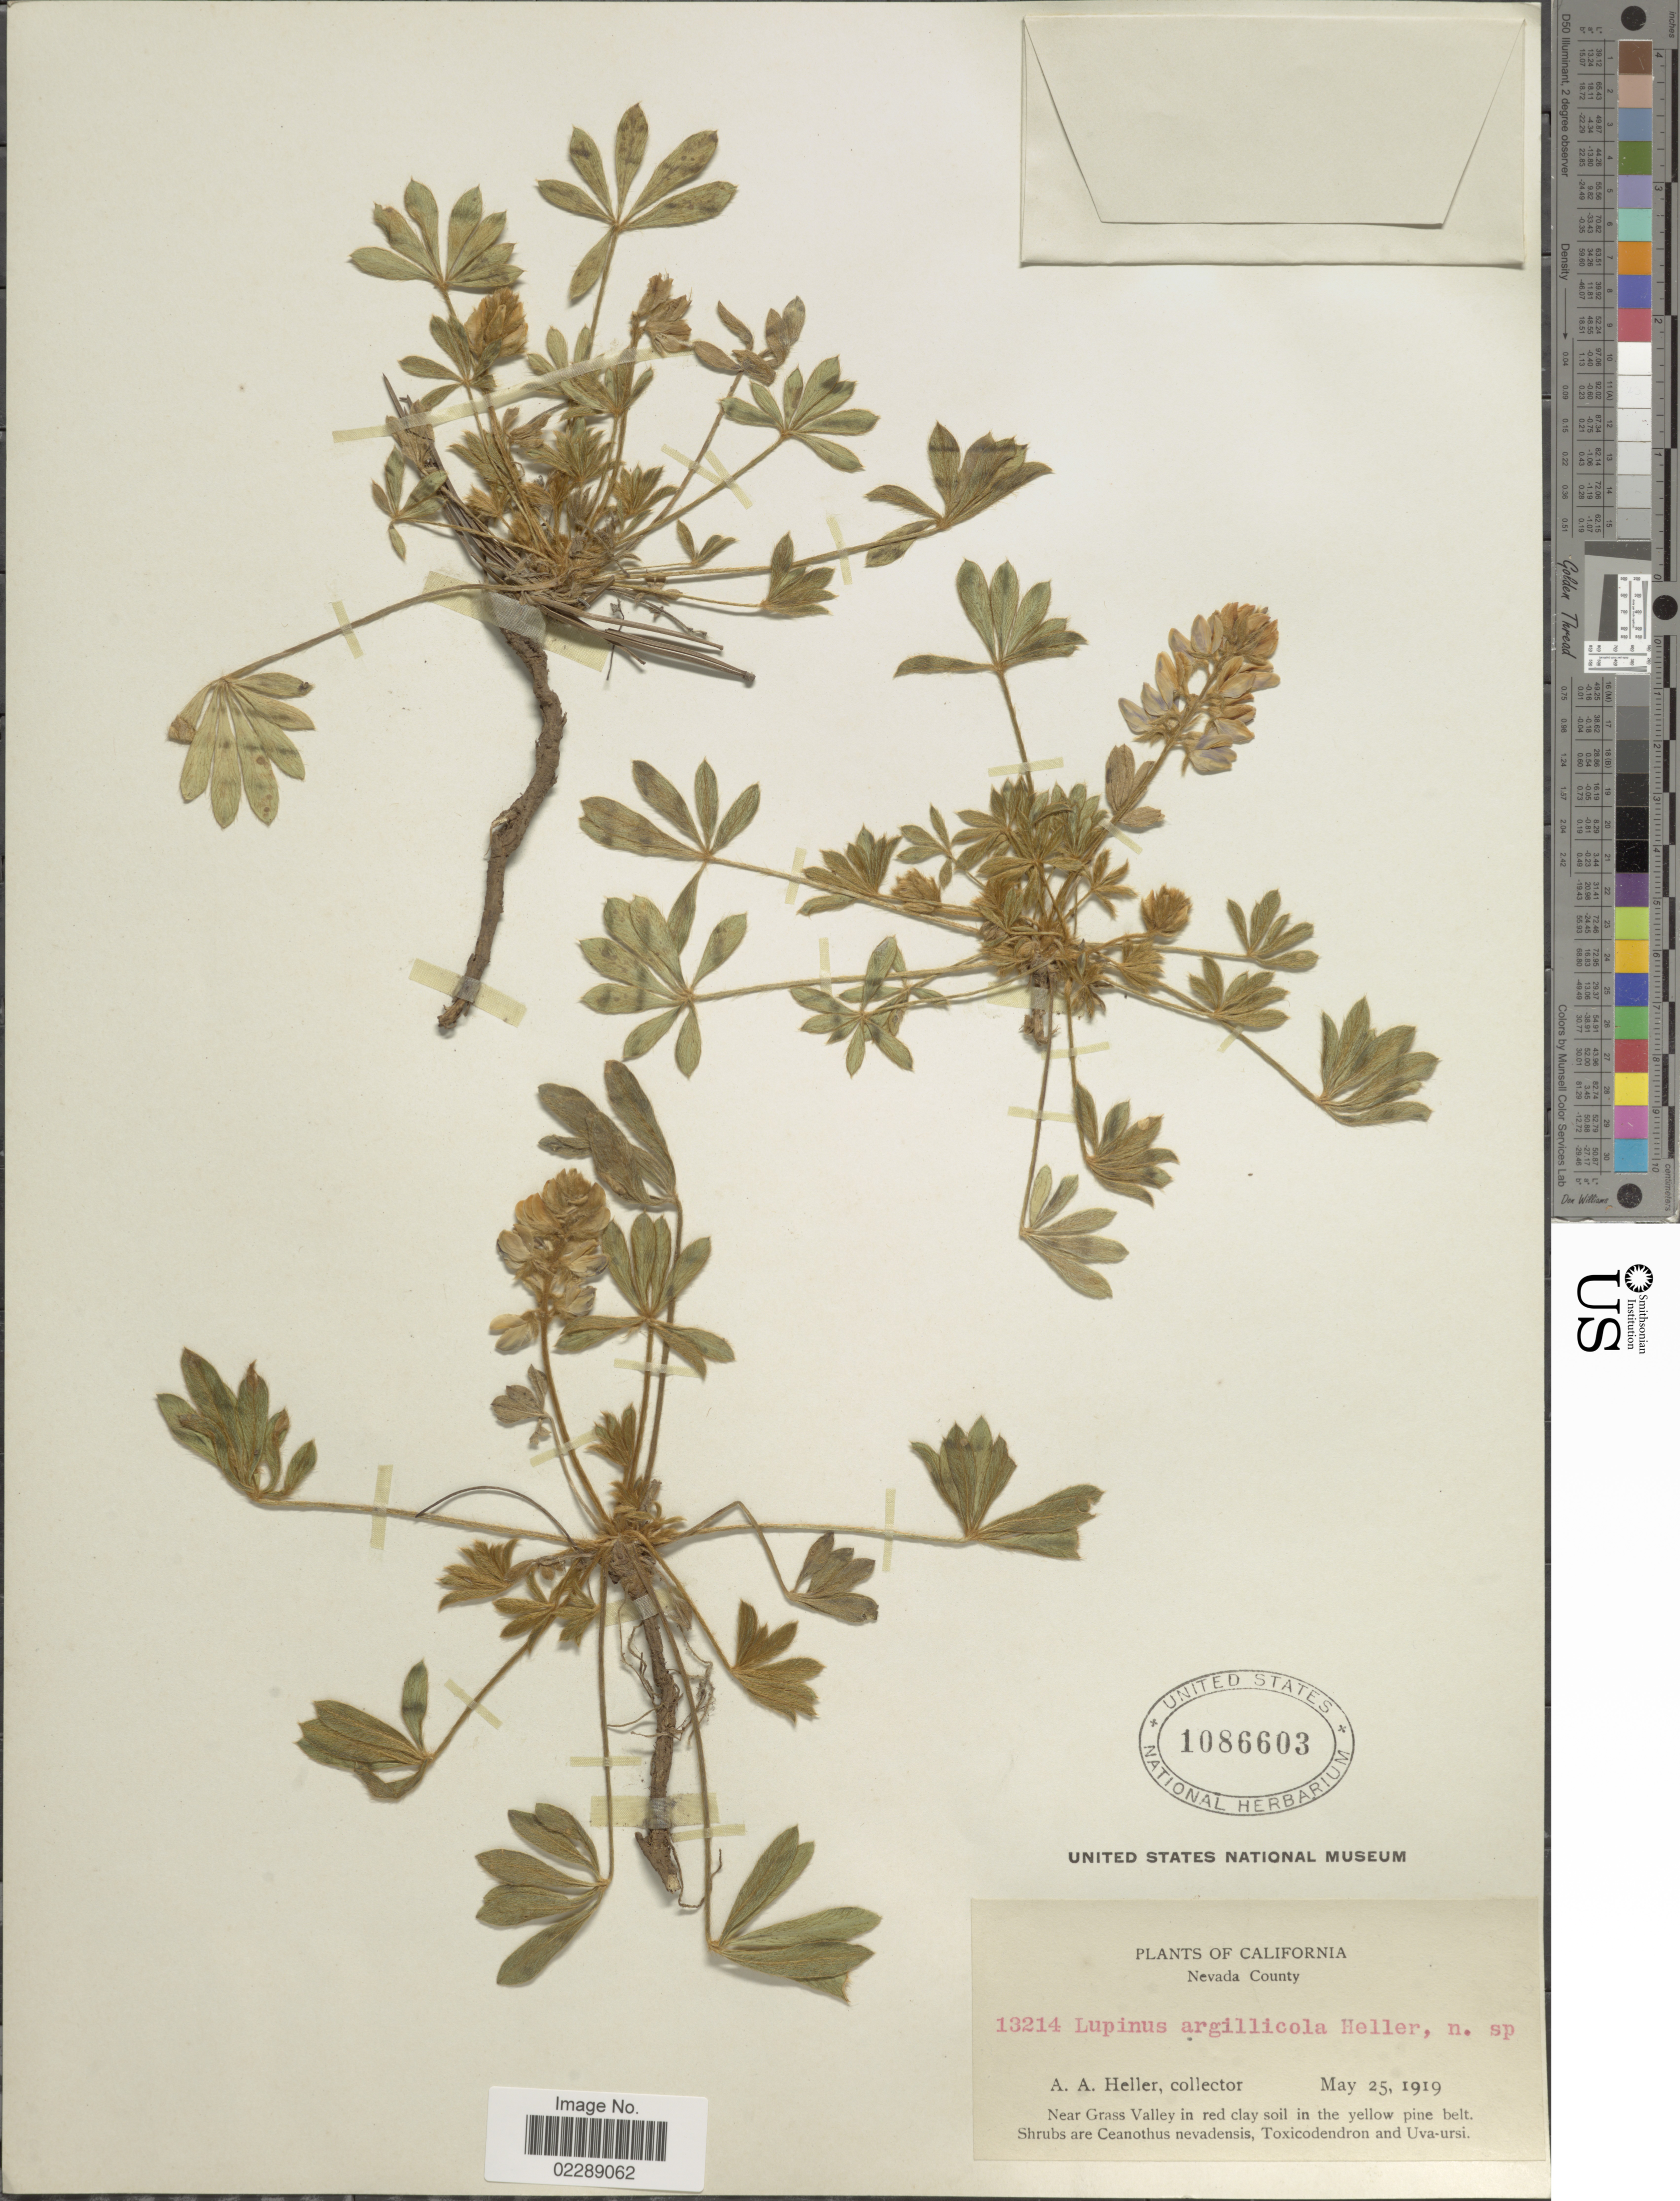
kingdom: Plantae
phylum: Tracheophyta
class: Magnoliopsida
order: Fabales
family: Fabaceae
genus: Lupinus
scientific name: Lupinus sp.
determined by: Strong, Mark T., (BOT), Smithsonian Institution - National Museum of Natural History (UNITED STATES)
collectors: A. A. Heller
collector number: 13214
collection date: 1919-05-25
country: United States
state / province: California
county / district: Nevada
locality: Nevada County, Near Grass Valley in red clay soil in the yellow pine belt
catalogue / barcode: US 1086603